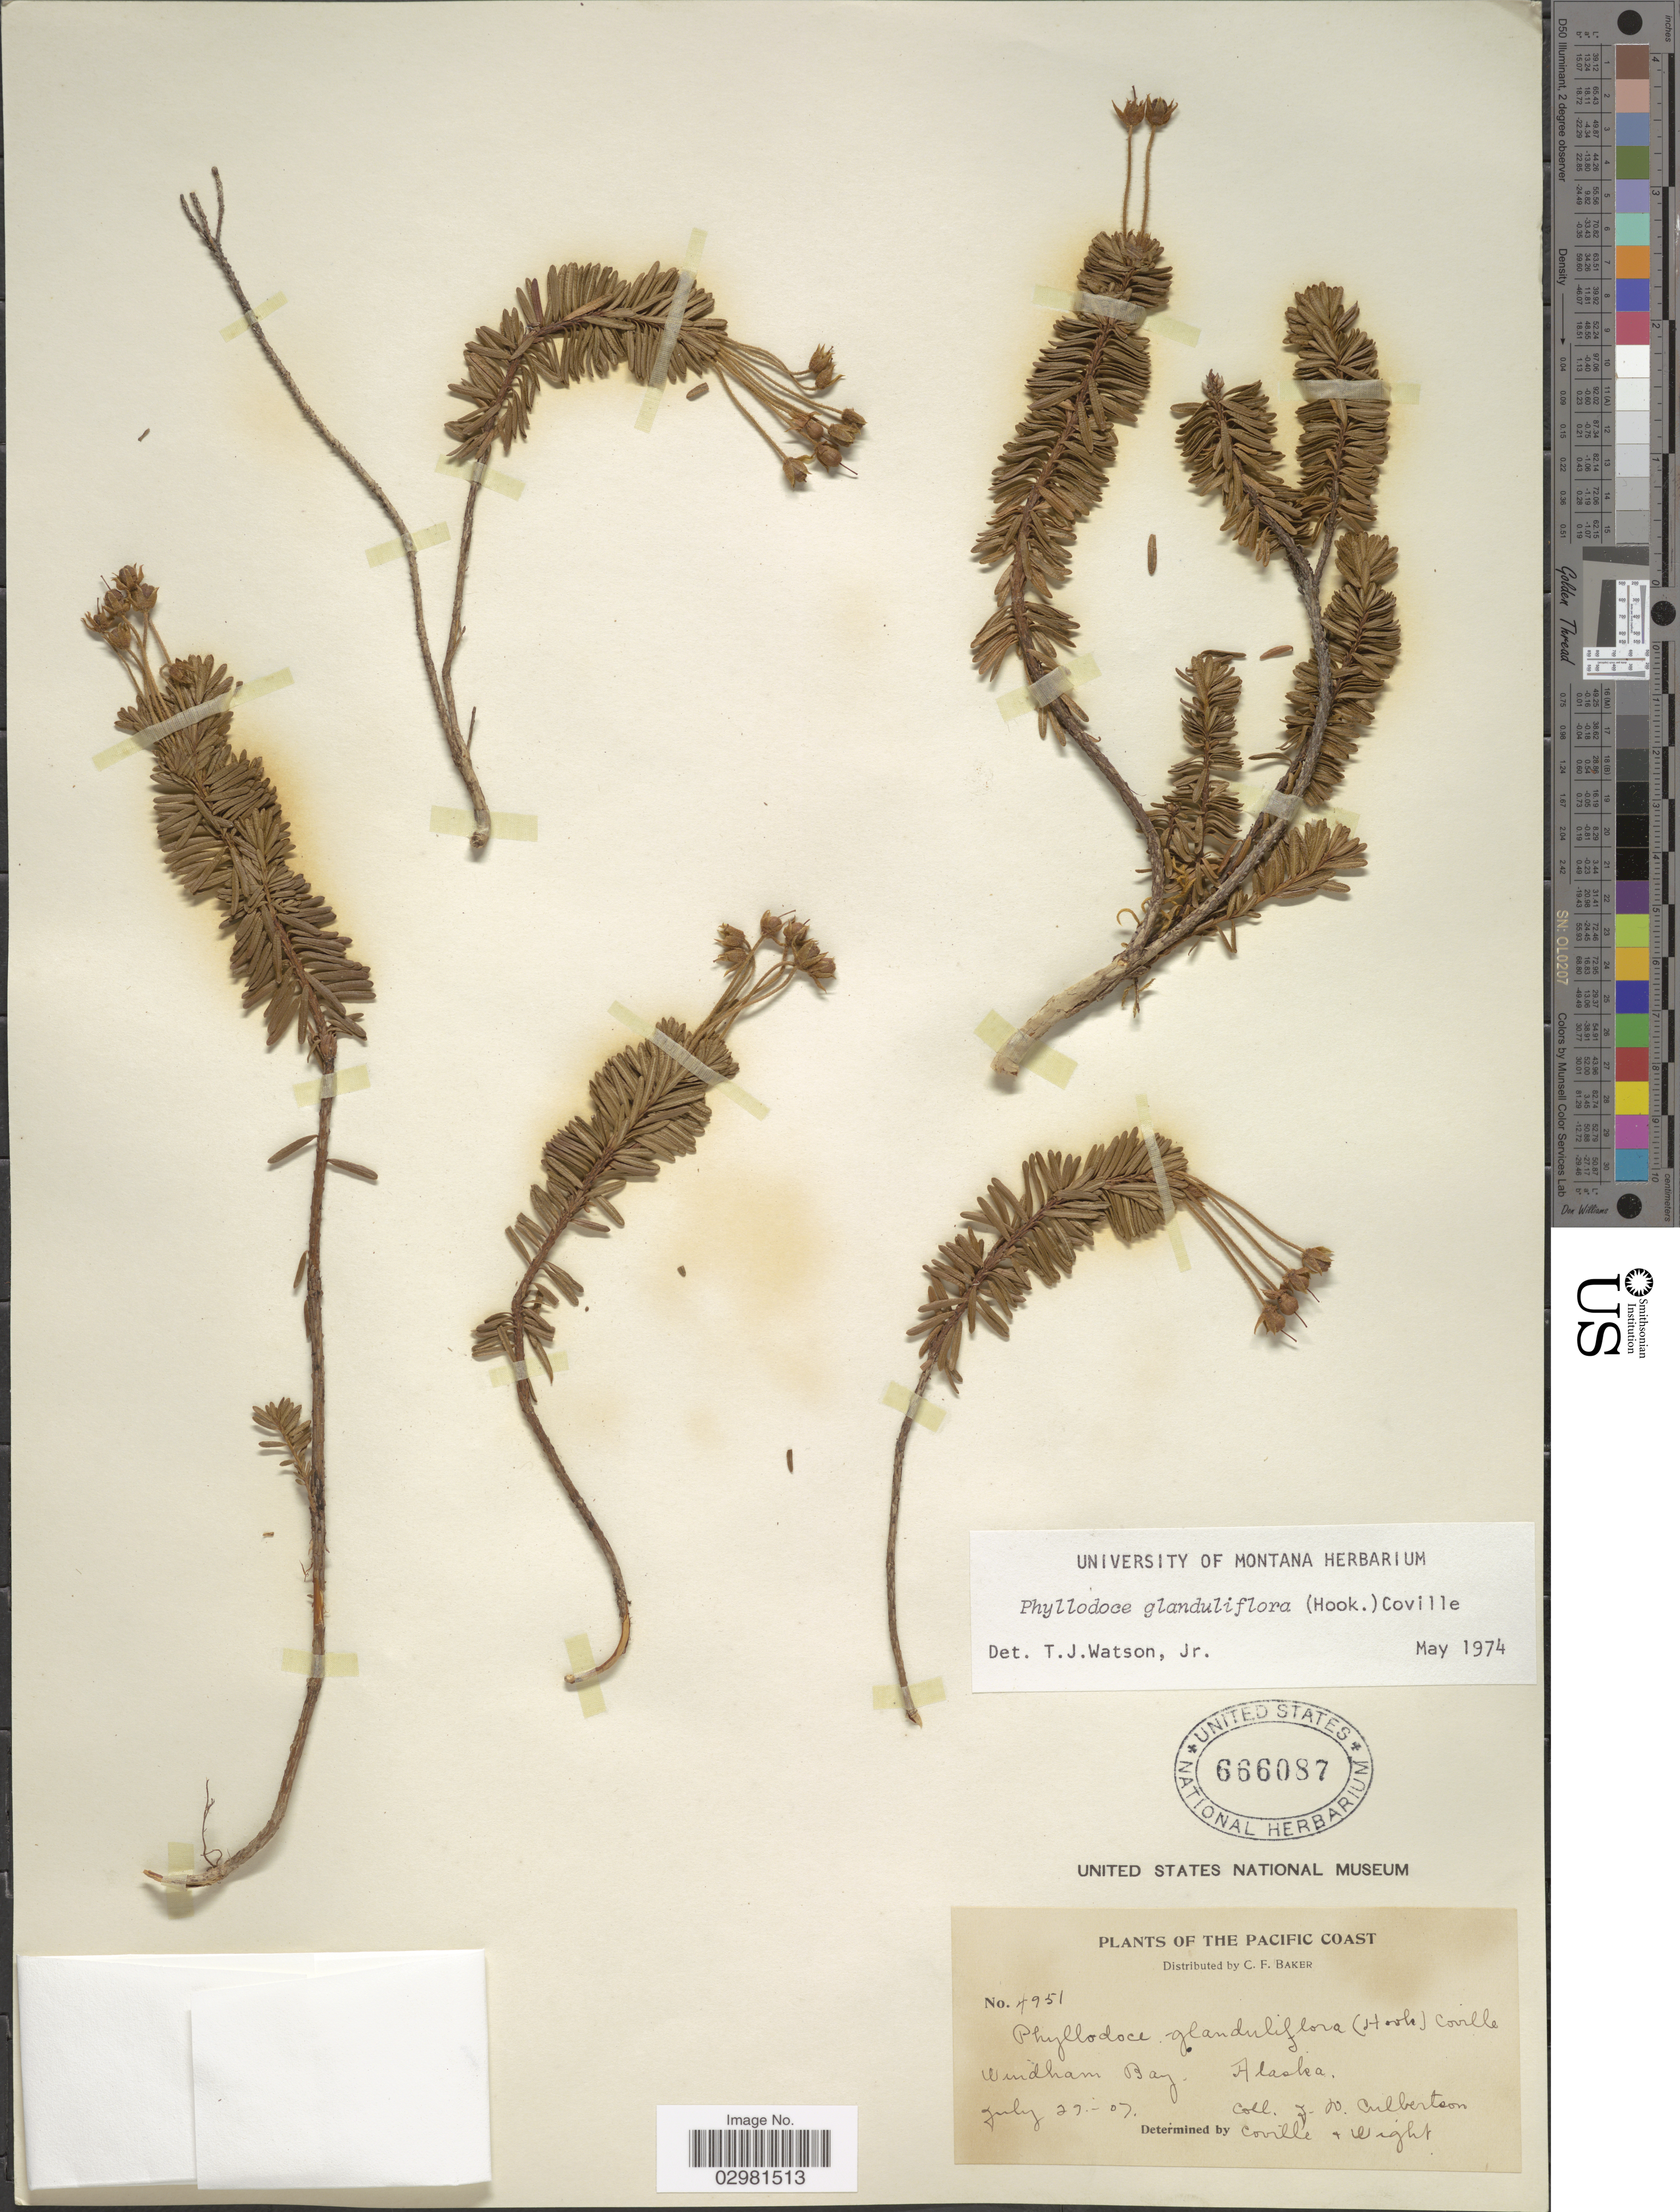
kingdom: Plantae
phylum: Tracheophyta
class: Magnoliopsida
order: Ericales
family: Ericaceae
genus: Phyllodoce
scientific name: Phyllodoce glanduliflora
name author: (Hook.) Coville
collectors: J. Culbertson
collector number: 4951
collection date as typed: Transcribed d/m/y: 27/7/7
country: United States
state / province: Alaska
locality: Windham Bay, The Pacific Coast.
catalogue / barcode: US 666087